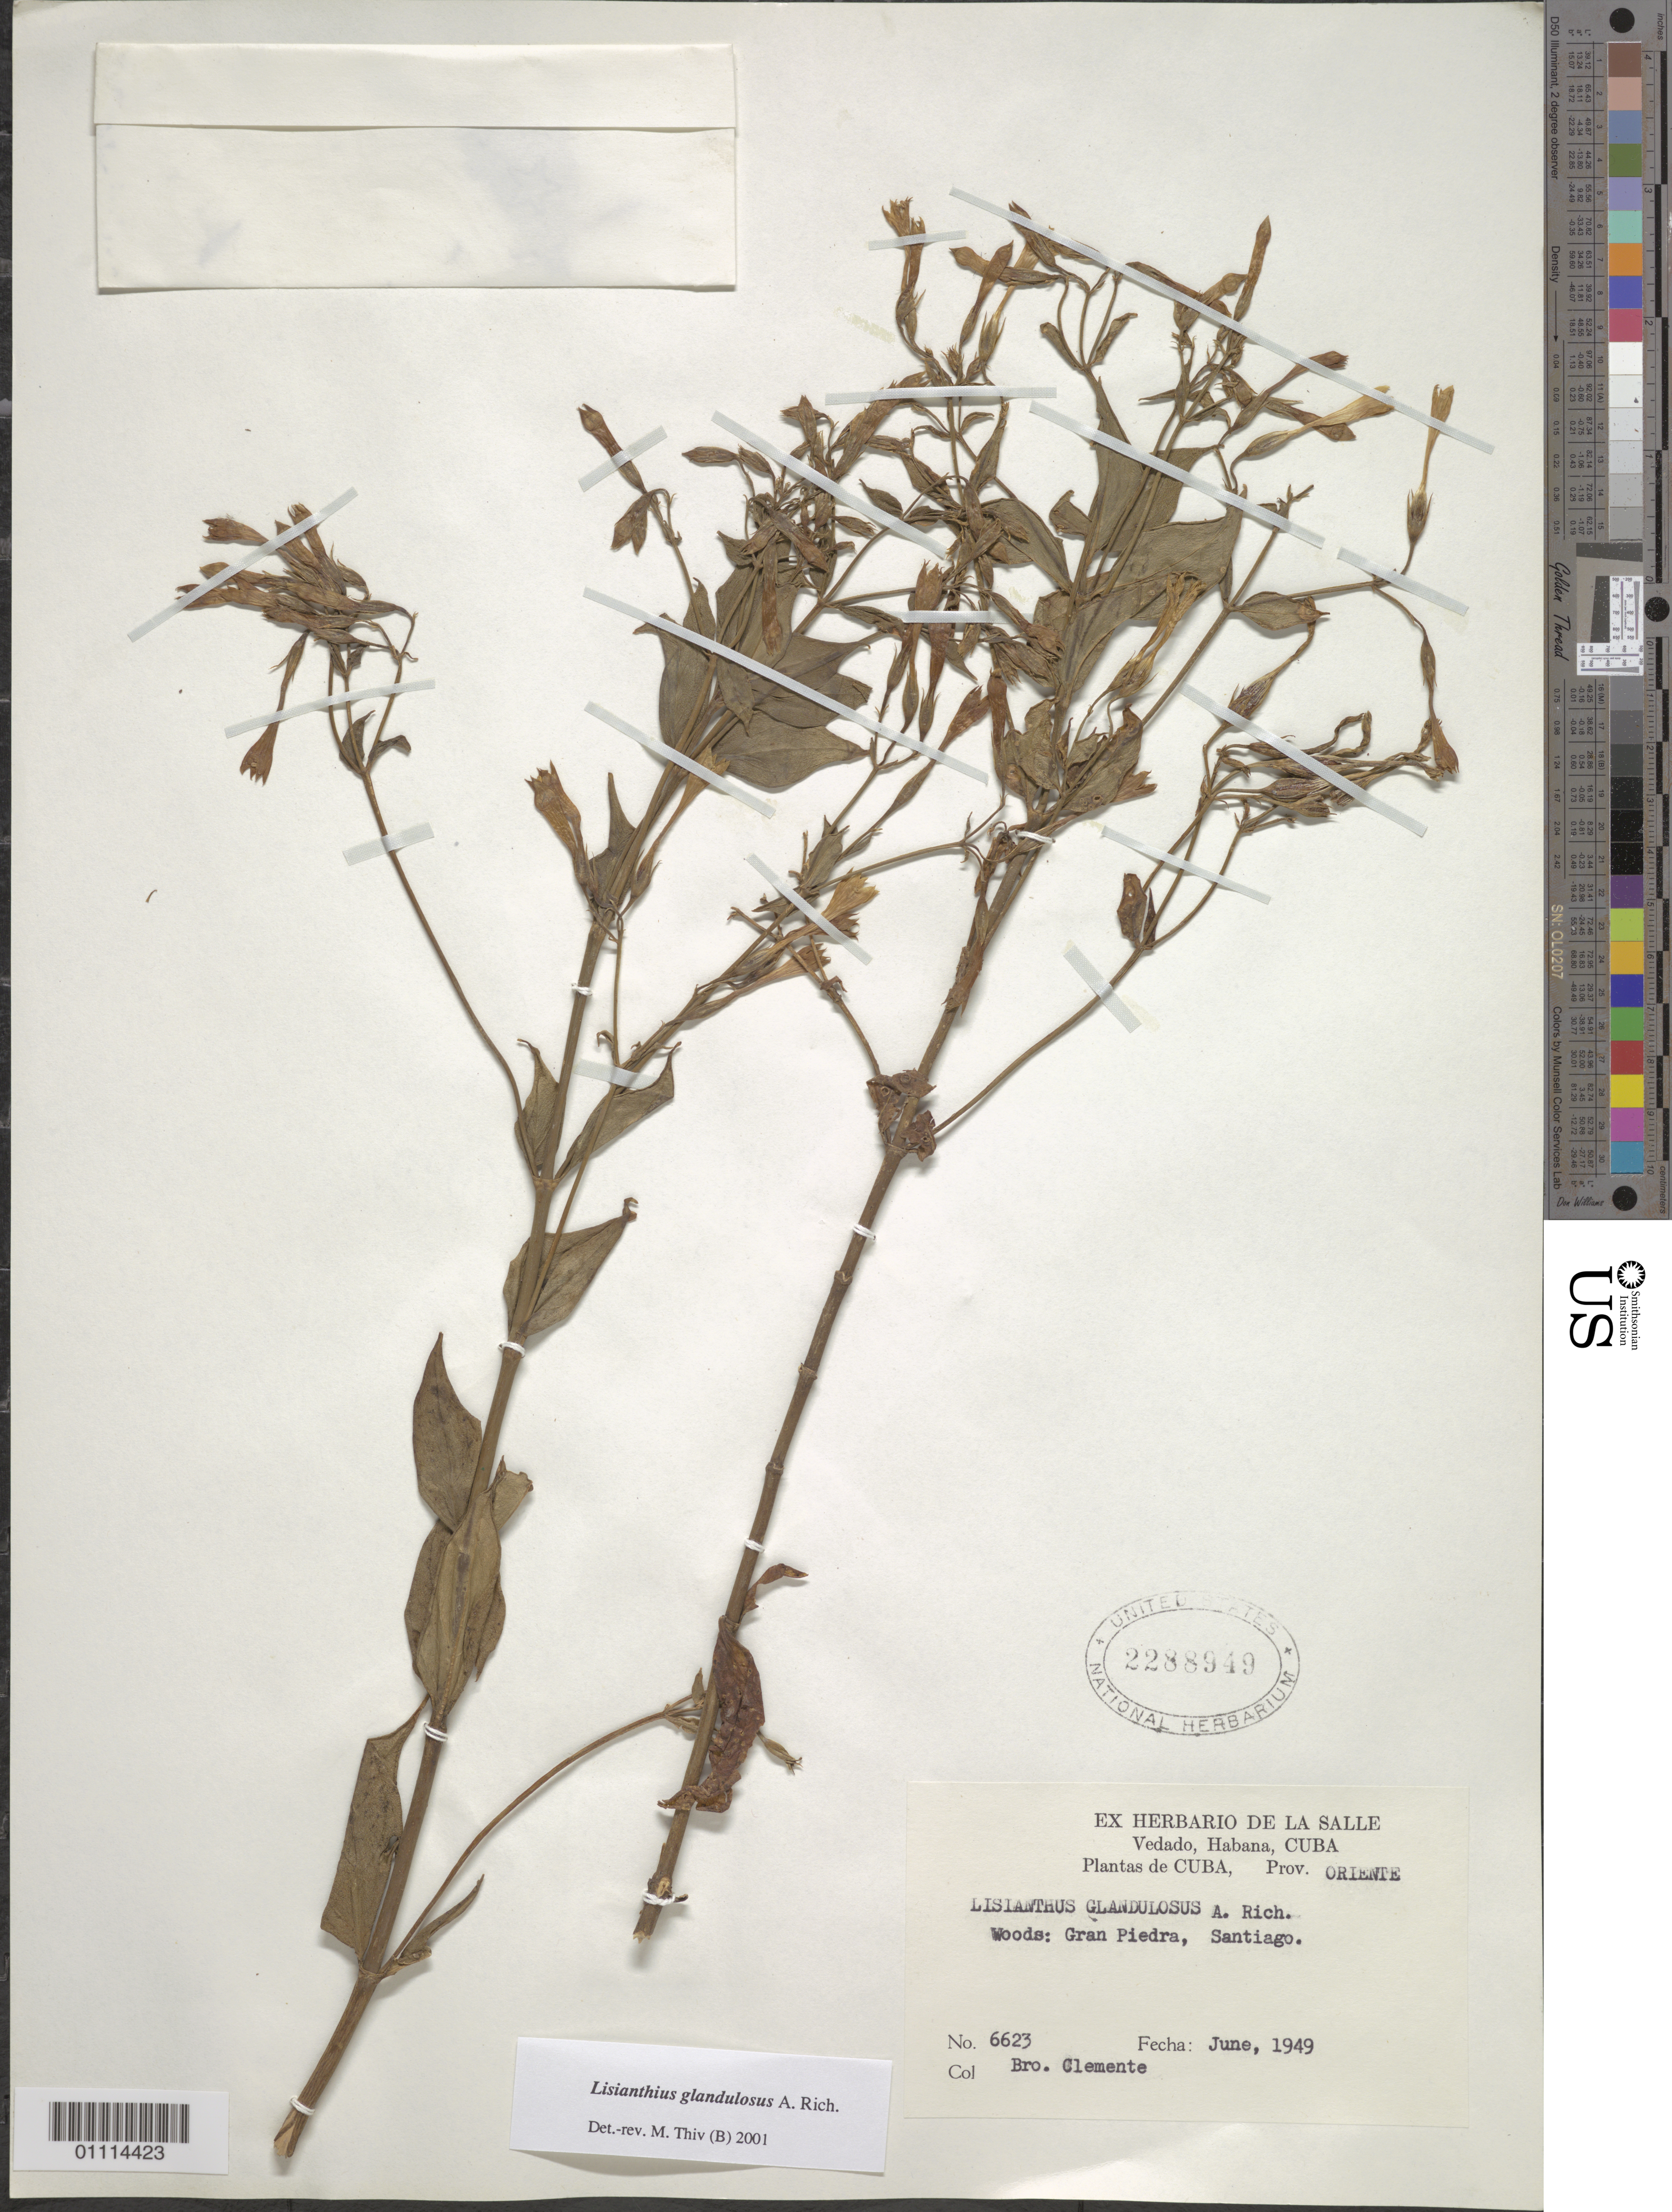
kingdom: Plantae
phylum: Tracheophyta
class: Magnoliopsida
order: Gentianales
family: Gentianaceae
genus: Lisianthius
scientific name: Lisianthius glandulosus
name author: A. Rich.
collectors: Bro. Clemente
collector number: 6623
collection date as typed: Jun 1949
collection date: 1949-06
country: Cuba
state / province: Santiago de Cuba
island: Cuba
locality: Woods: Gran Piedra, Santiago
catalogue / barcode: US 2288949